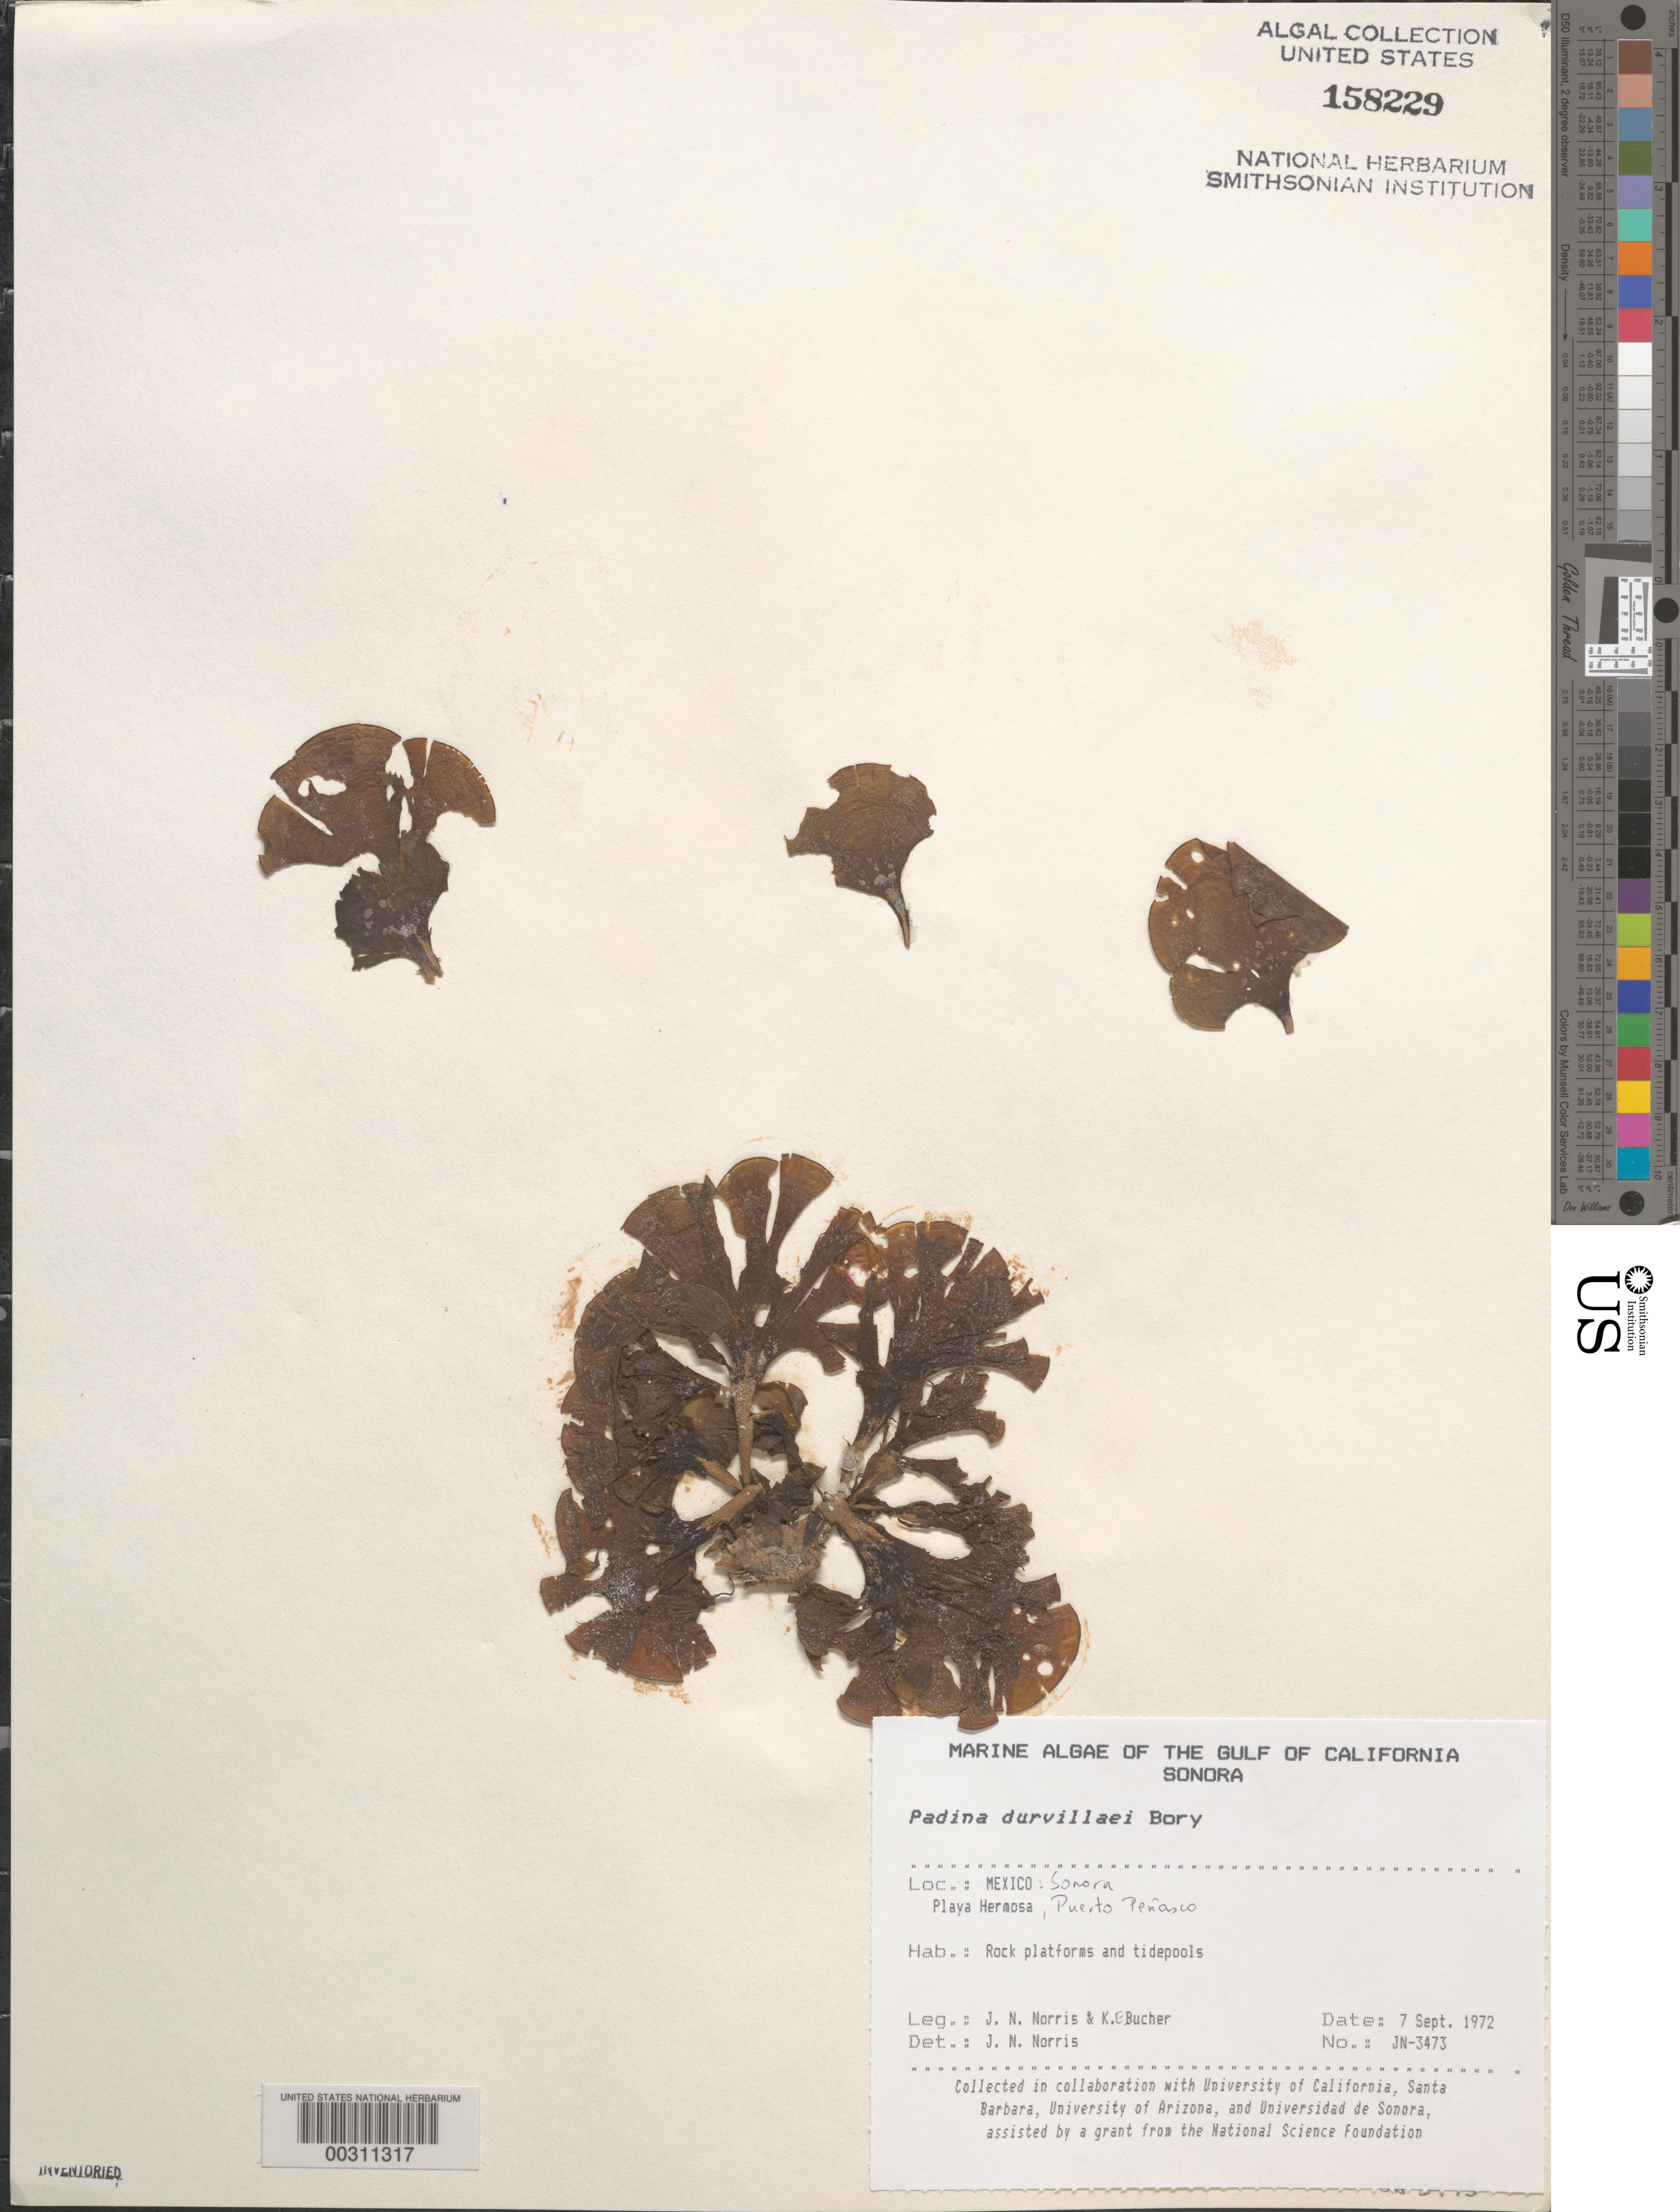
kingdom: Chromista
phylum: Ochrophyta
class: Phaeophyceae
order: Dictyotales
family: Dictyotaceae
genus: Padina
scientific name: Padina durvillaei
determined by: Norris, James N.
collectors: J. N. Norris & K. E. Bucher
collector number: JN-3473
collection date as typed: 07 Sep 1972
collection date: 1972-09-07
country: Mexico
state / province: Sonora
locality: Playa Hermosa, Puerto Penasco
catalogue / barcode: US 158229